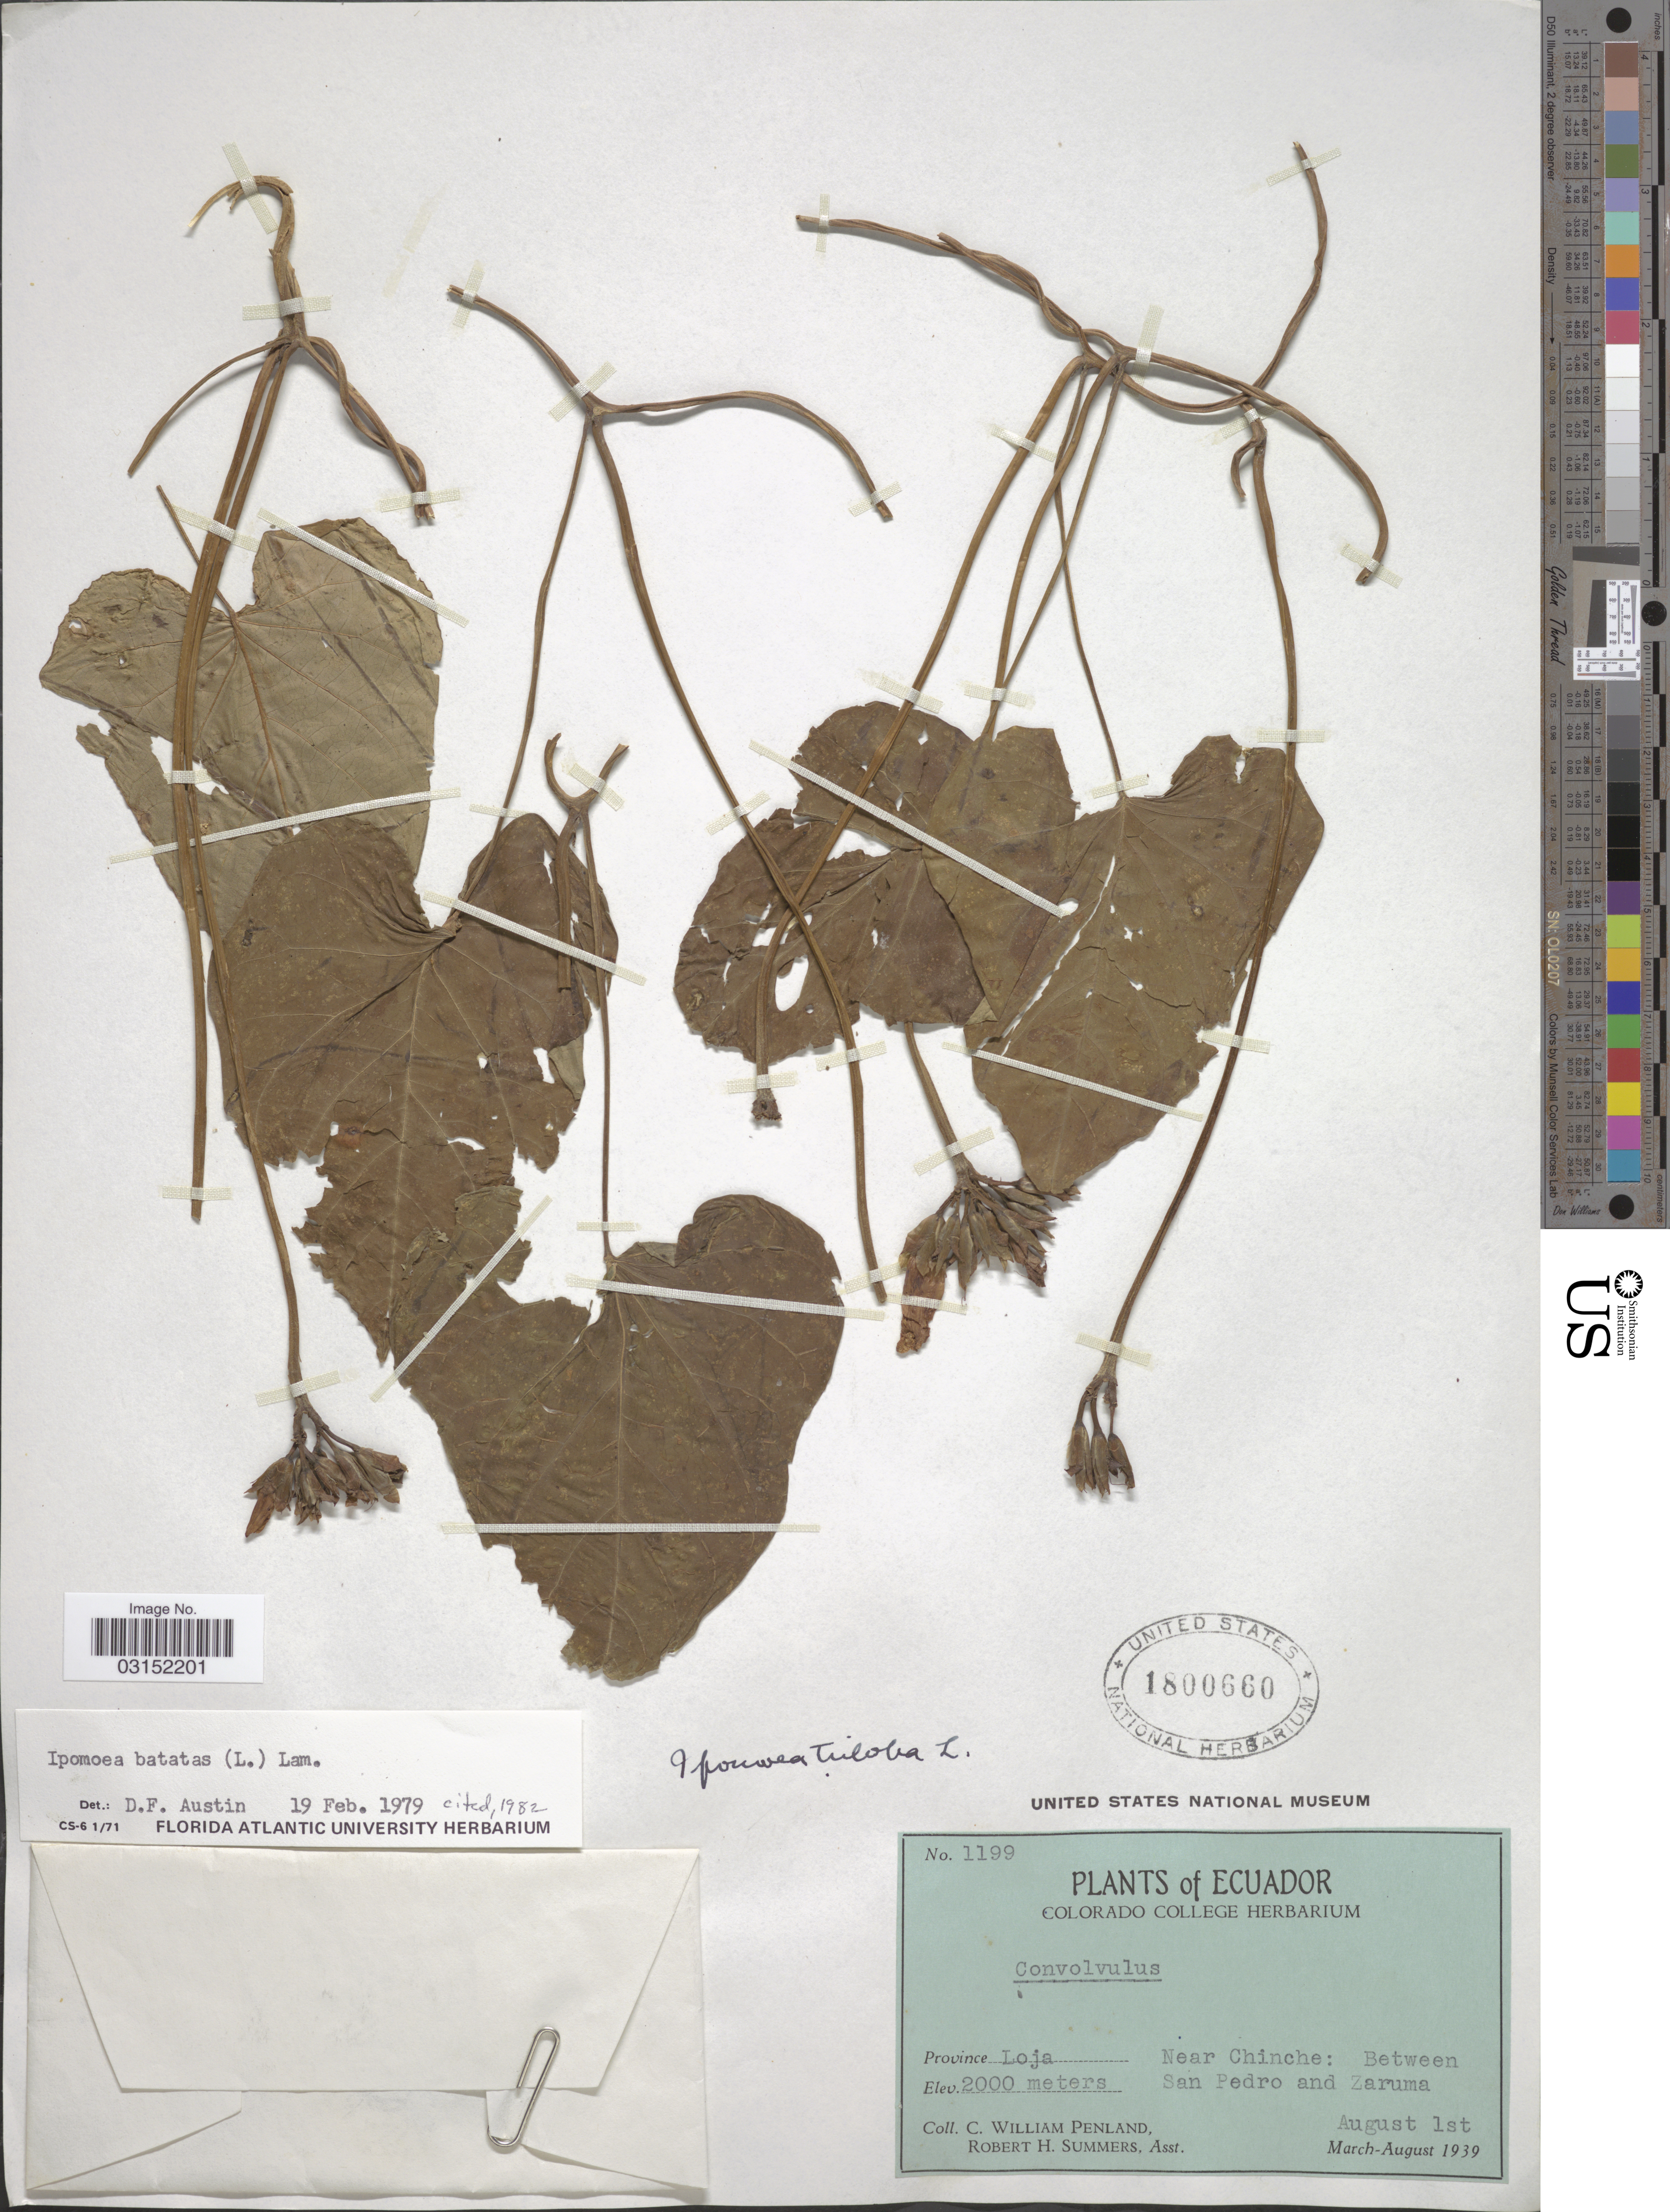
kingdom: Plantae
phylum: Tracheophyta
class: Magnoliopsida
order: Solanales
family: Convolvulaceae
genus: Ipomoea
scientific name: Ipomoea batatas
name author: (L.) Lam.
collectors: C. W. Penland & R. Summers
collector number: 1199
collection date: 1939-08-01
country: Ecuador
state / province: Loja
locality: Near Chinche: Between San Pedro and Zaruma.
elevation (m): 2000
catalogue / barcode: US 1800660